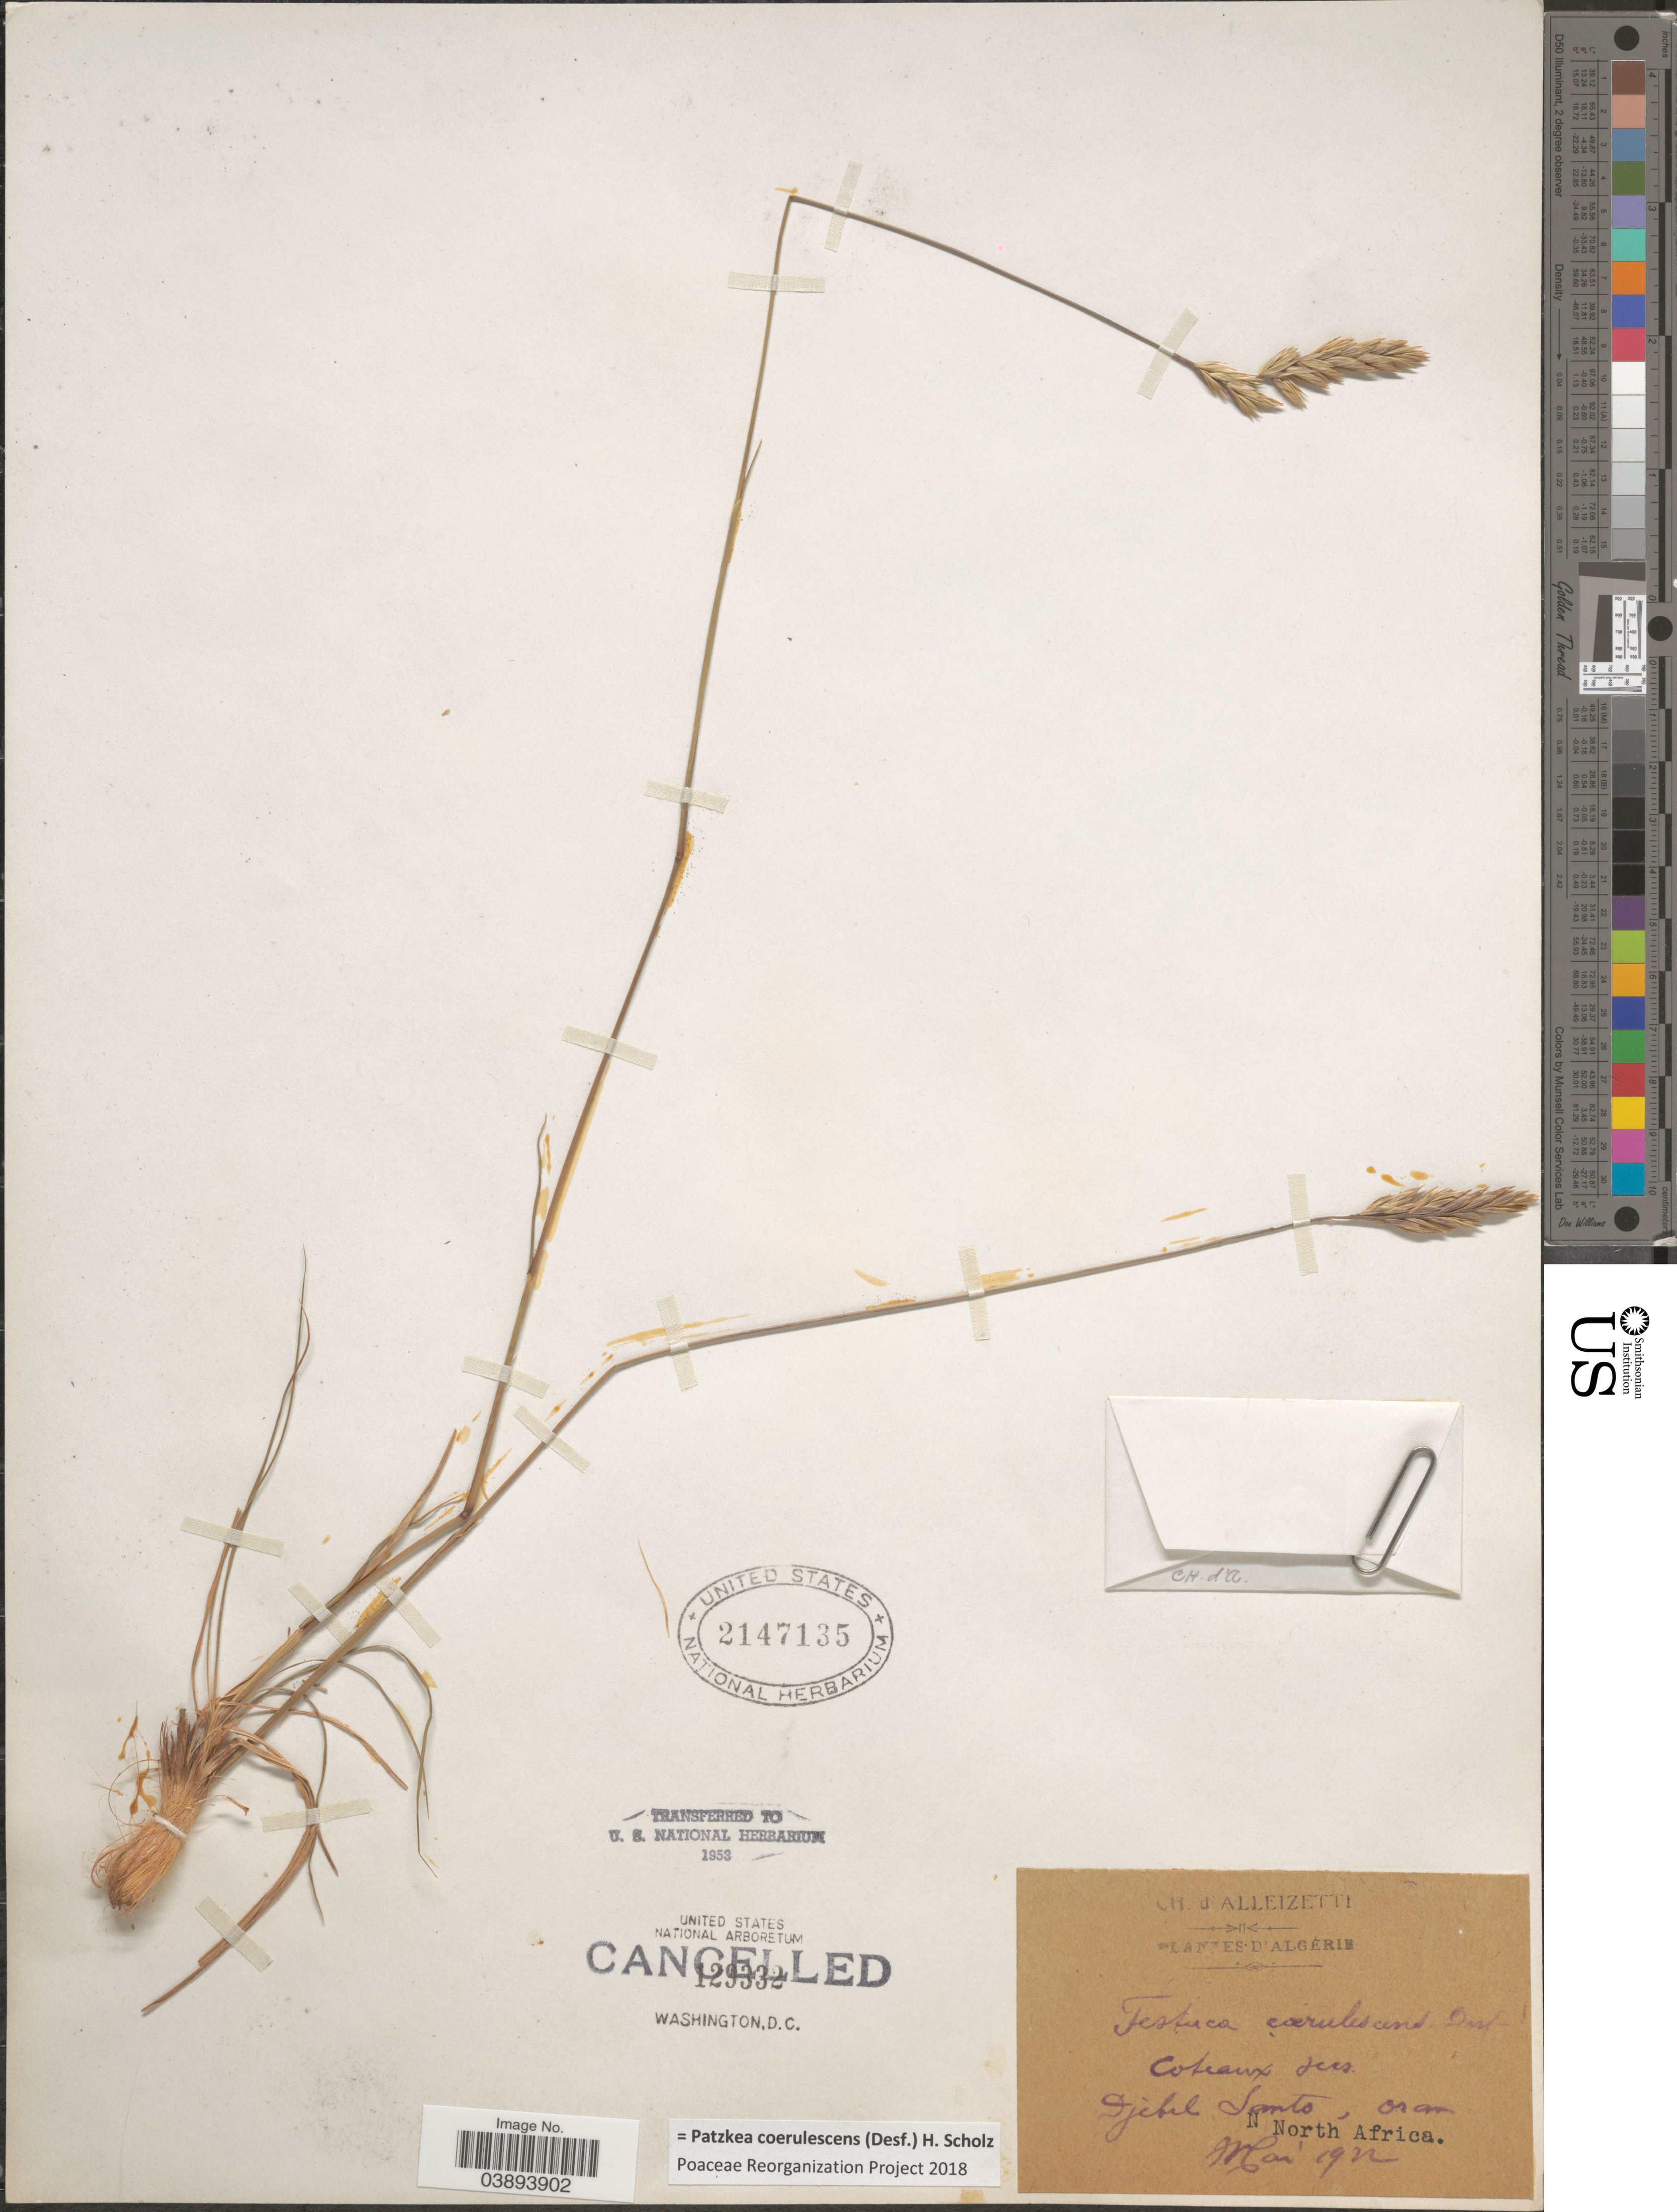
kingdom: Plantae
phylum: Tracheophyta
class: Liliopsida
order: Poales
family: Poaceae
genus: Patzkea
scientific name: Patzkea coerulescens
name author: (Desf.) H. Scholz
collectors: D'alleizette, CH.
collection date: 1922-05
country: Algeria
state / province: Oran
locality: Coteaux dus Djebel Santo. North Africa.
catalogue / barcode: US 2147135